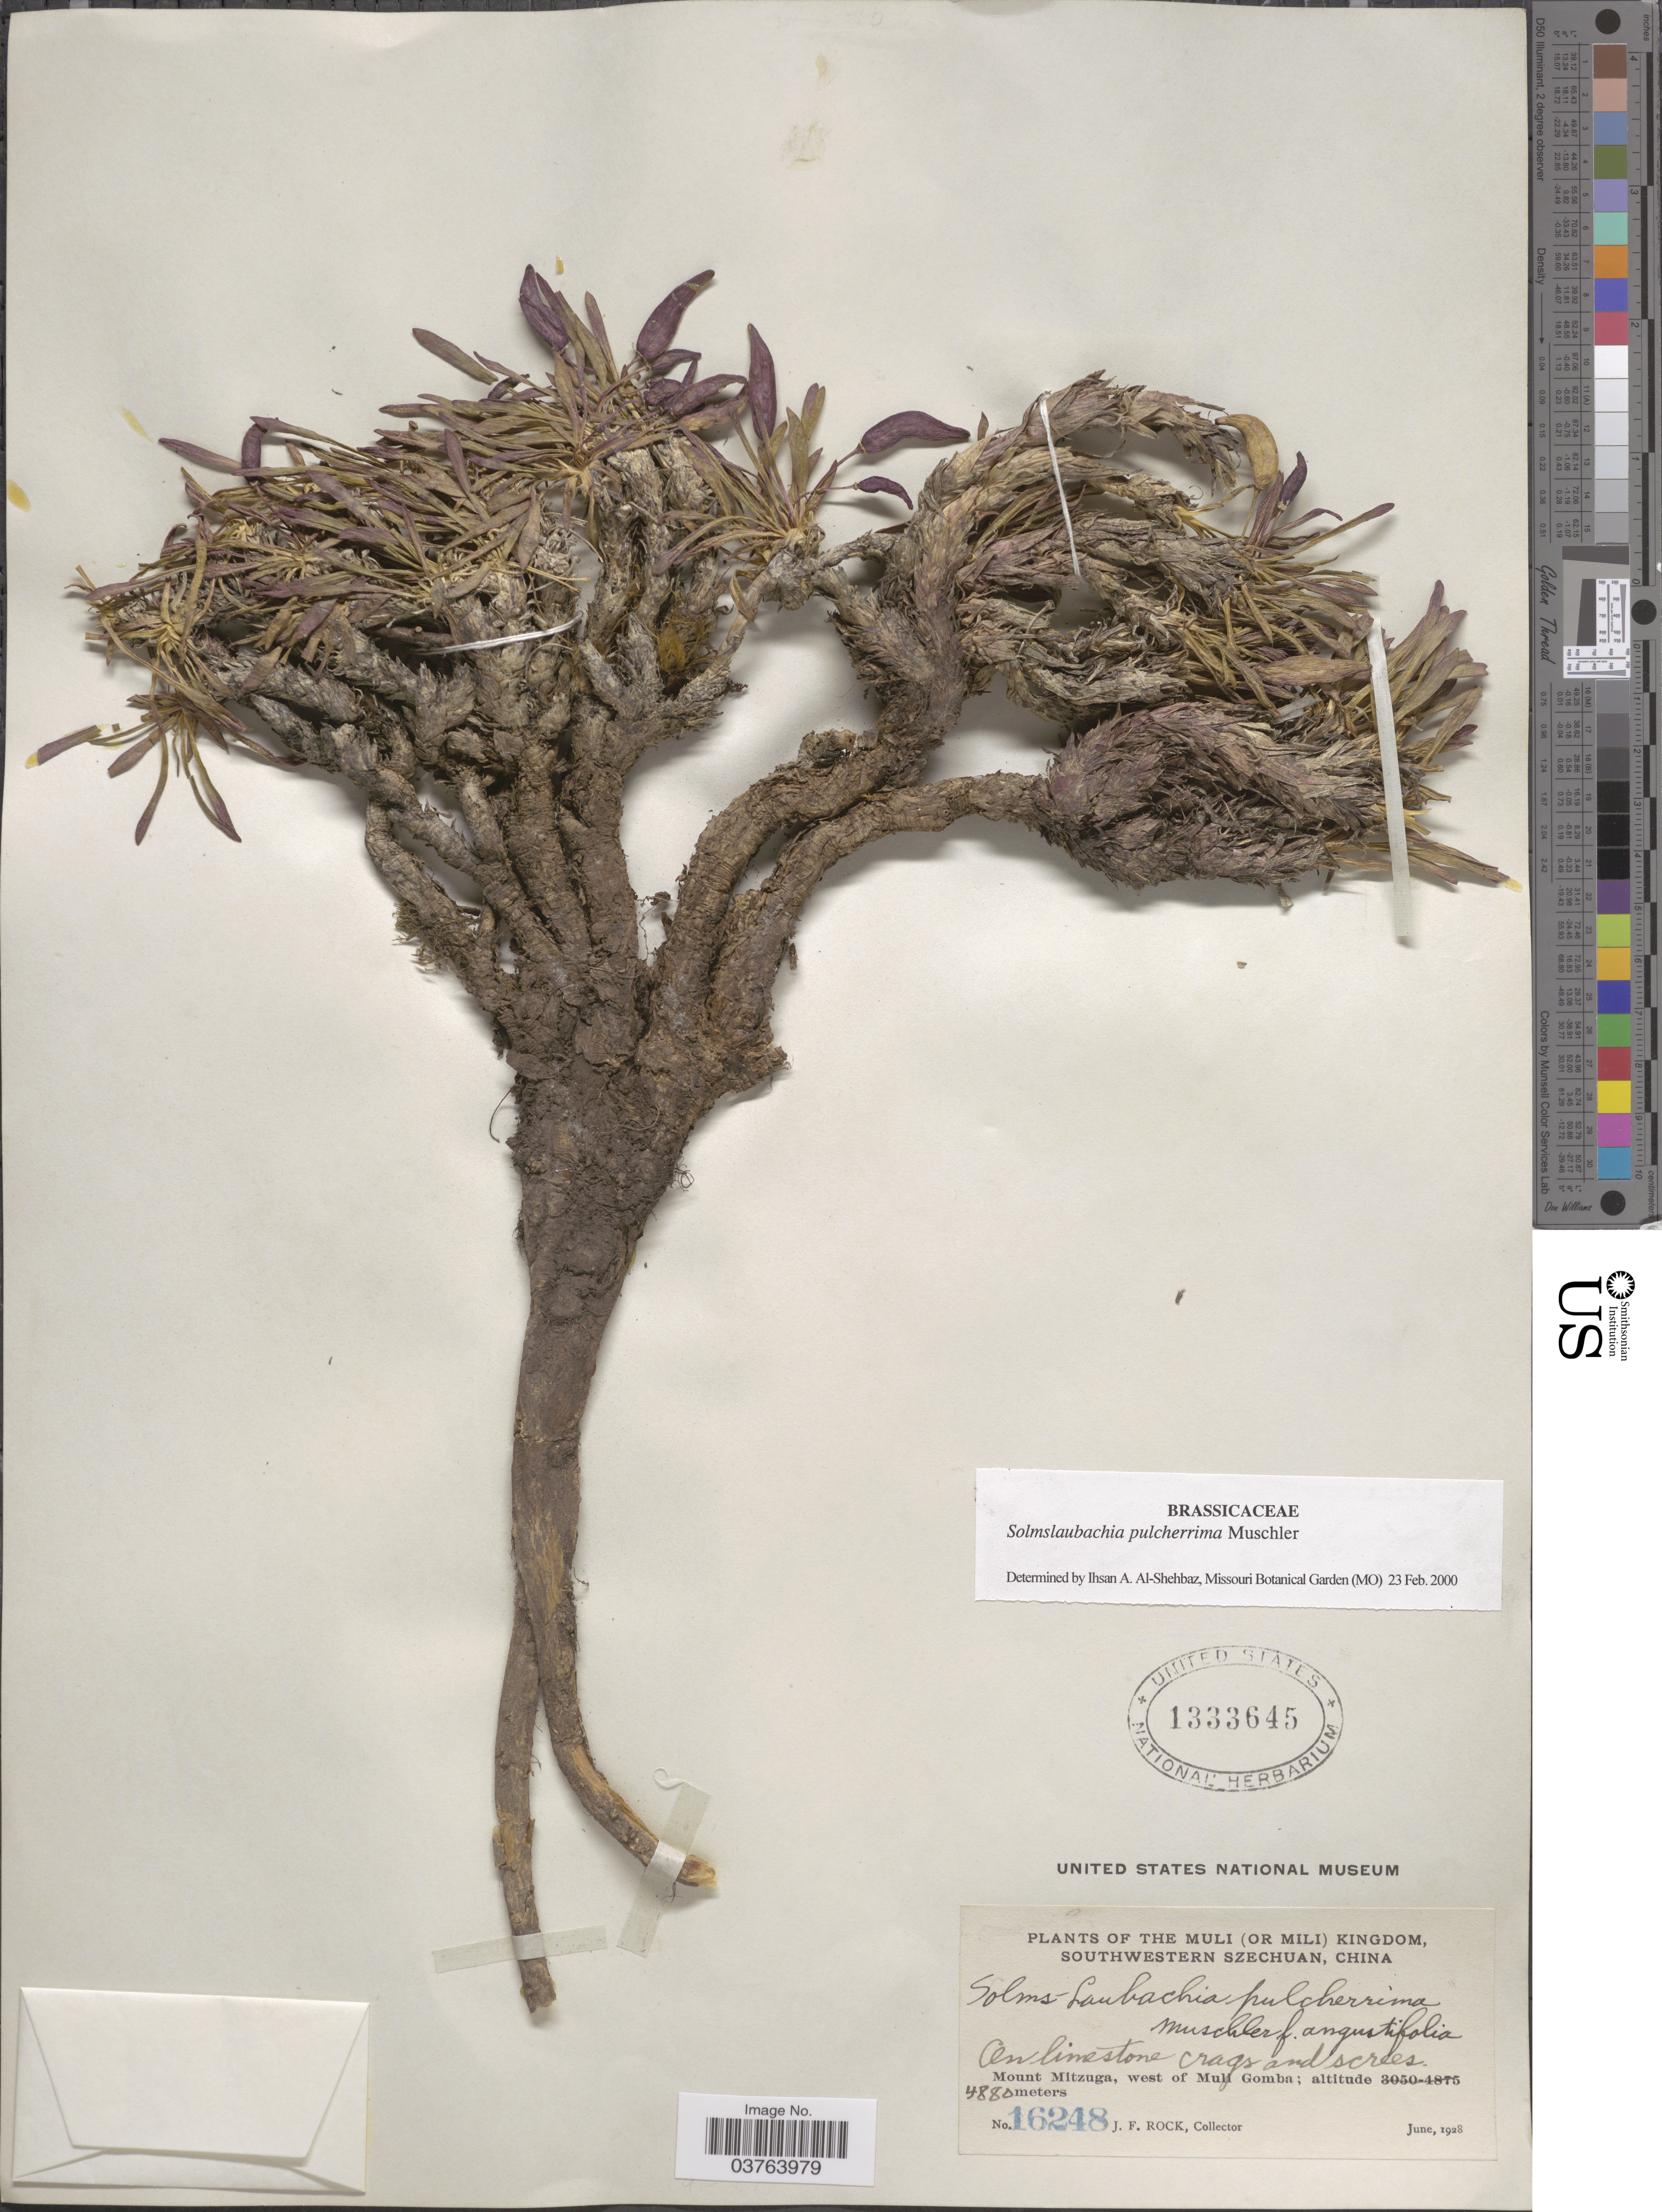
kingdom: Plantae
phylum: Tracheophyta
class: Magnoliopsida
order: Brassicales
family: Brassicaceae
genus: Solms-Laubachia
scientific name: Solms-laubachia pulcherrima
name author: Muschl.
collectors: J. Rock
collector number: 16248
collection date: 1928-06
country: China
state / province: Sichuan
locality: The Muli (or Mili) Kingdom, Southwestern Szechuan. Mount Mitzuga, west of Muli Gomba.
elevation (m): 4880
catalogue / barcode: US 1333645